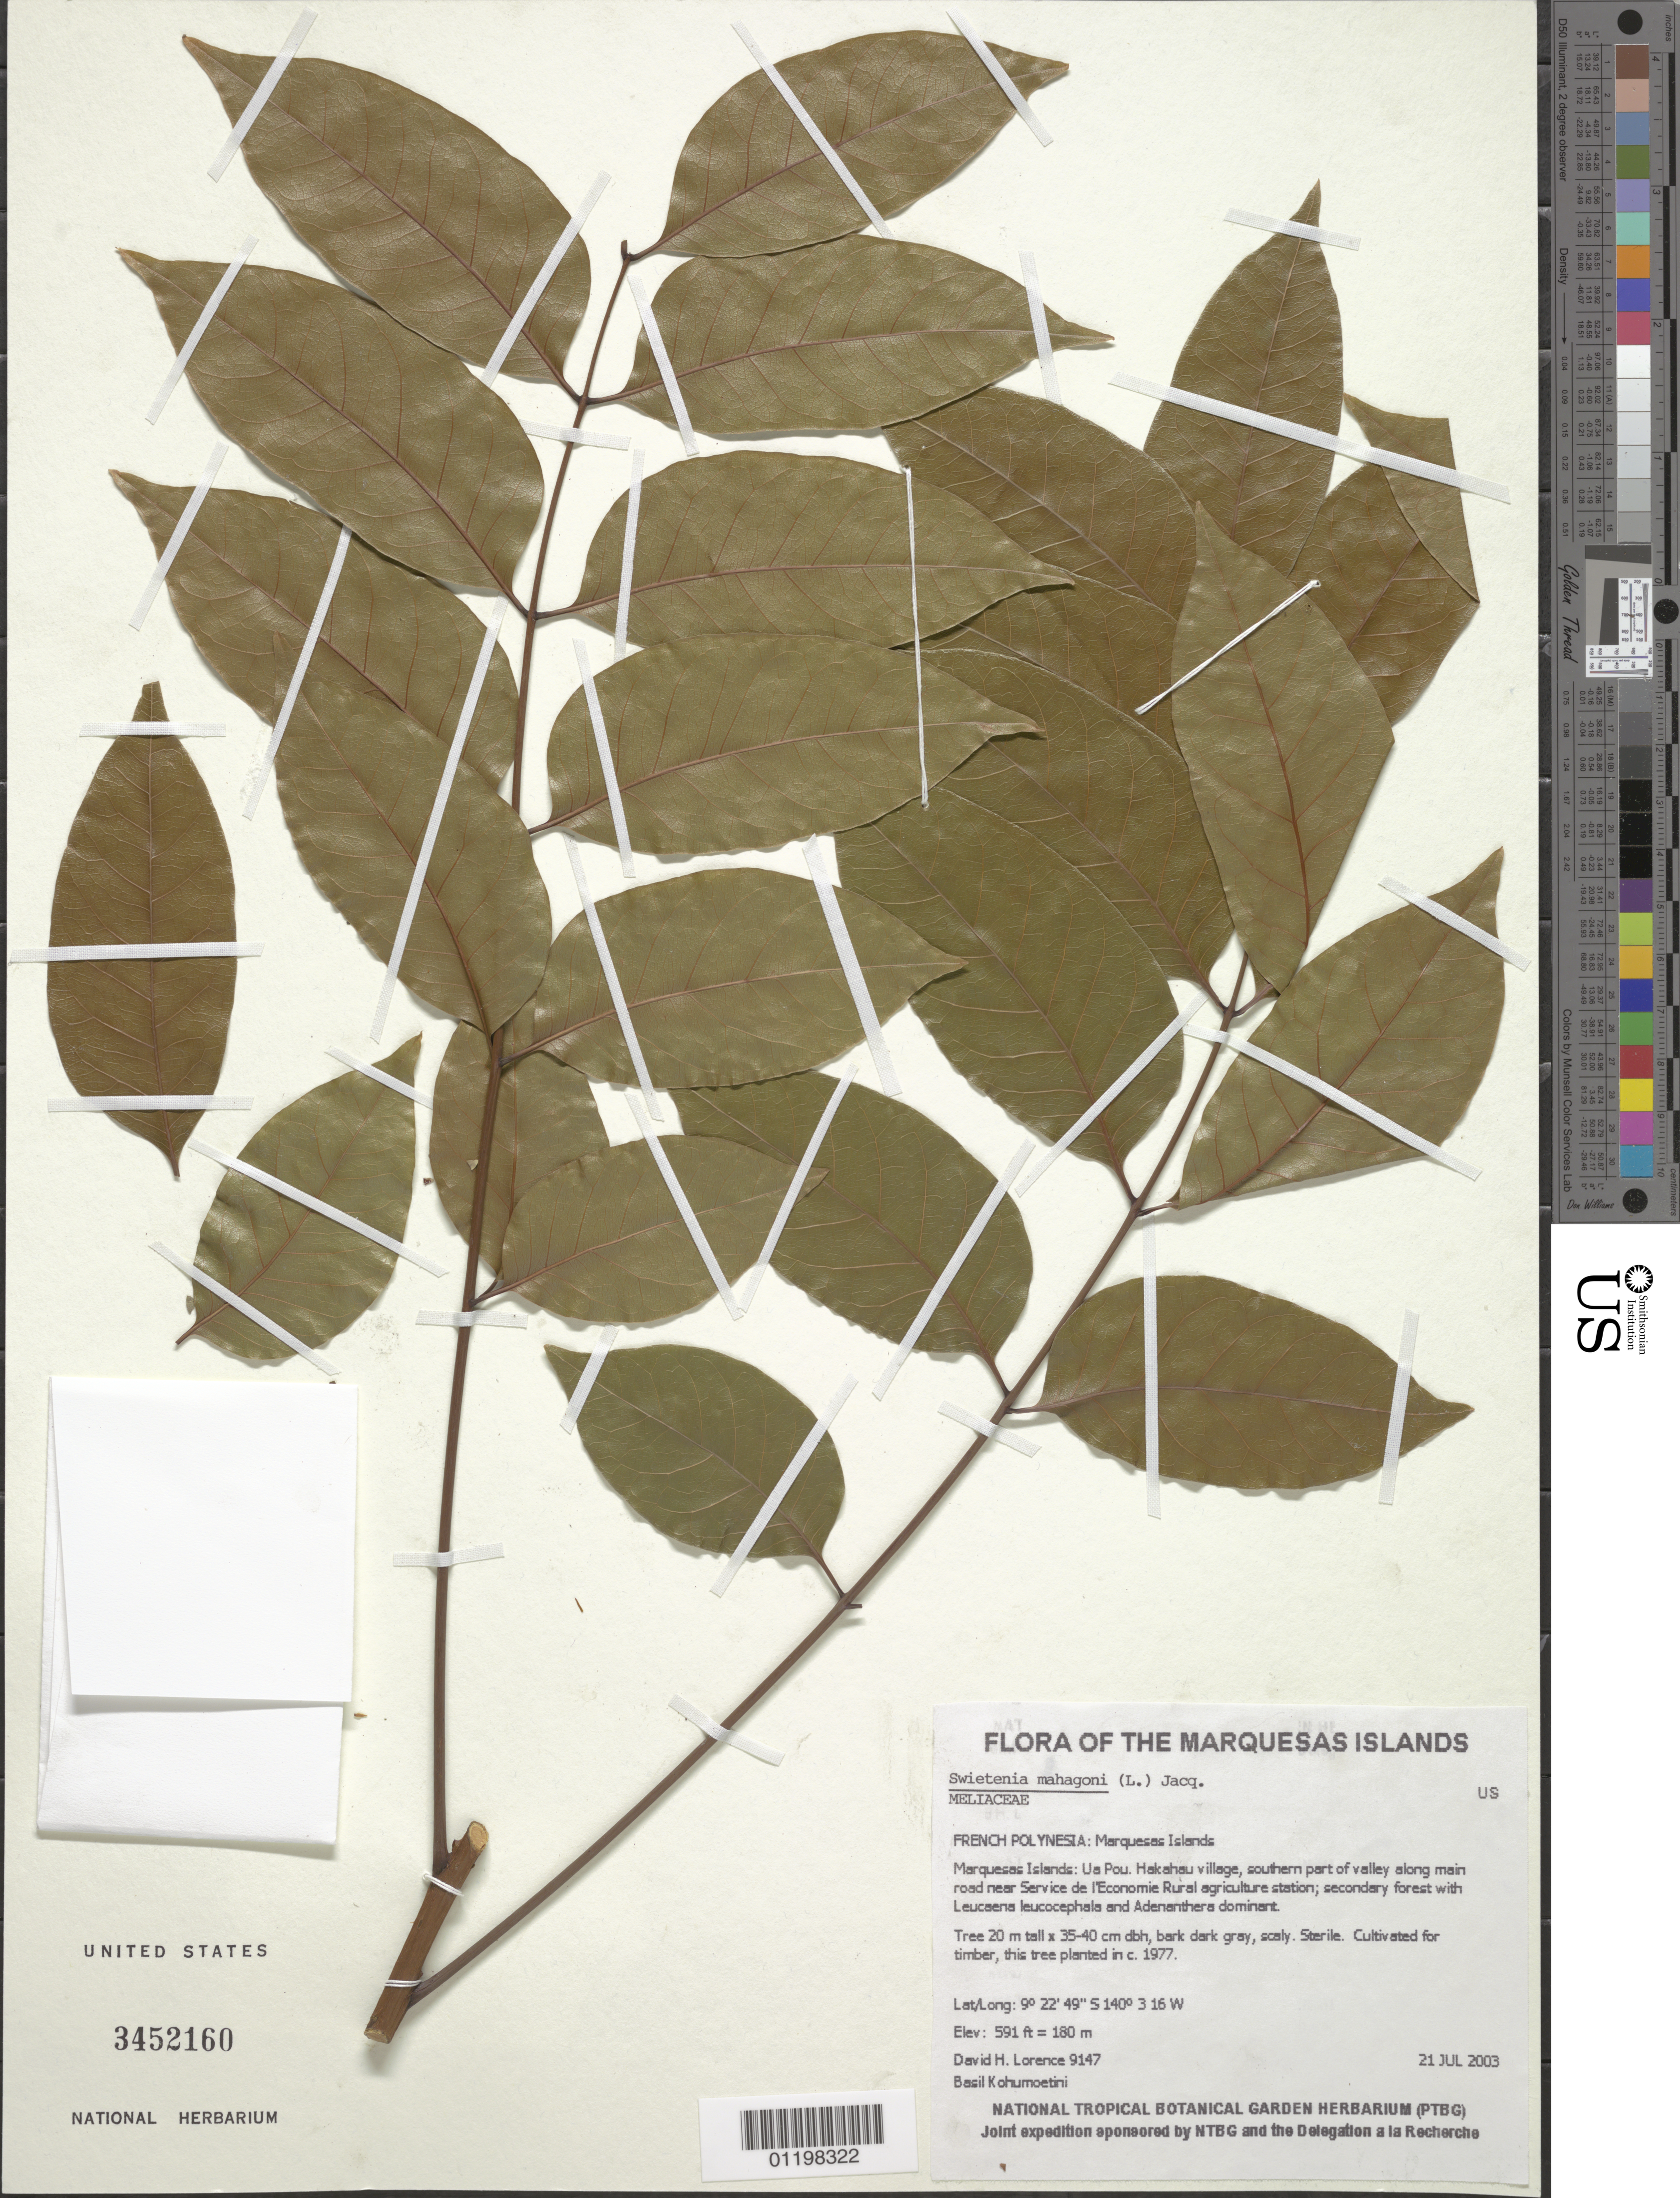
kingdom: Plantae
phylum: Tracheophyta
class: Magnoliopsida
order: Sapindales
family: Meliaceae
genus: Swietenia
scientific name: Swietenia mahagoni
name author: (L.) Jacq.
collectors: D. Lorence & B. Kohumoetini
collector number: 9147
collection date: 2003-07-21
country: French Polynesia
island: Ua Pou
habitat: Secondary forest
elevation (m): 180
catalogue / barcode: US 3452160